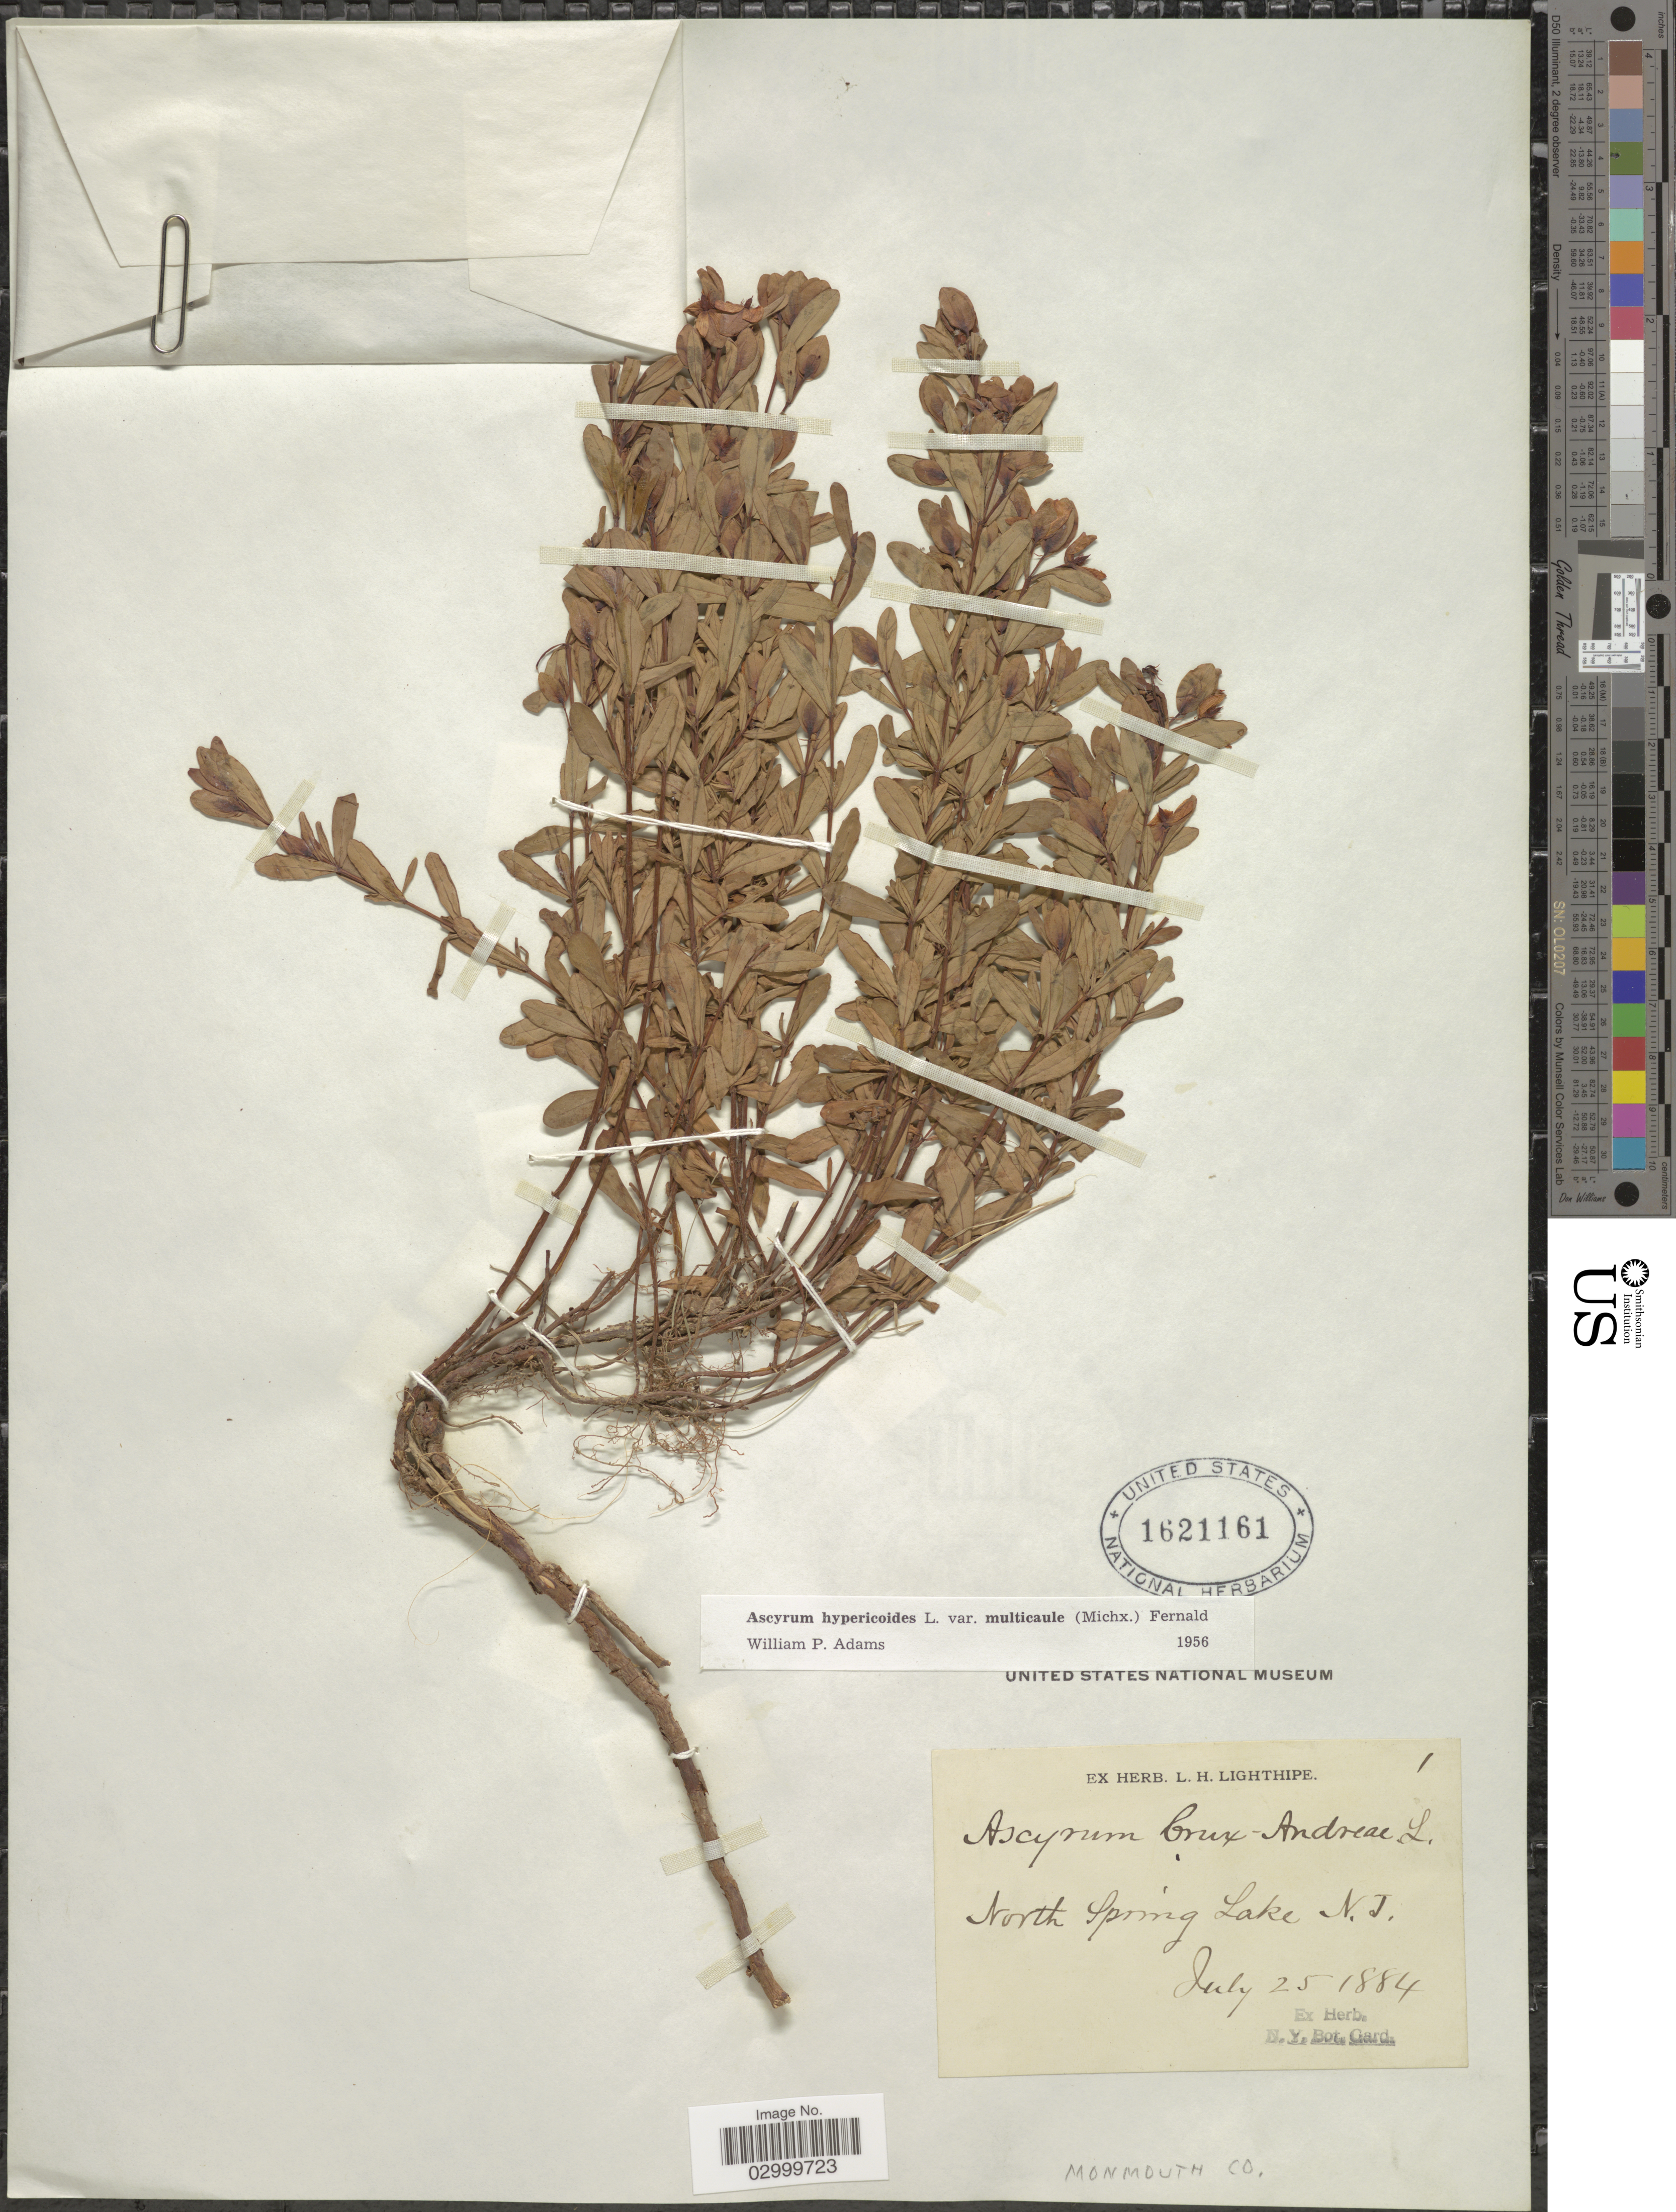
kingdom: Plantae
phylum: Tracheophyta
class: Magnoliopsida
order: Malpighiales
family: Hypericaceae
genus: Hypericum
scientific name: Hypericum stragulum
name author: W.P. Adams & N. Robson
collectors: Ex herb. L. H. Lightpipe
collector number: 1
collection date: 1884-07-25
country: United States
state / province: New Jersey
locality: North Spring Lake, Monmouth Co.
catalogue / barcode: US 1621161